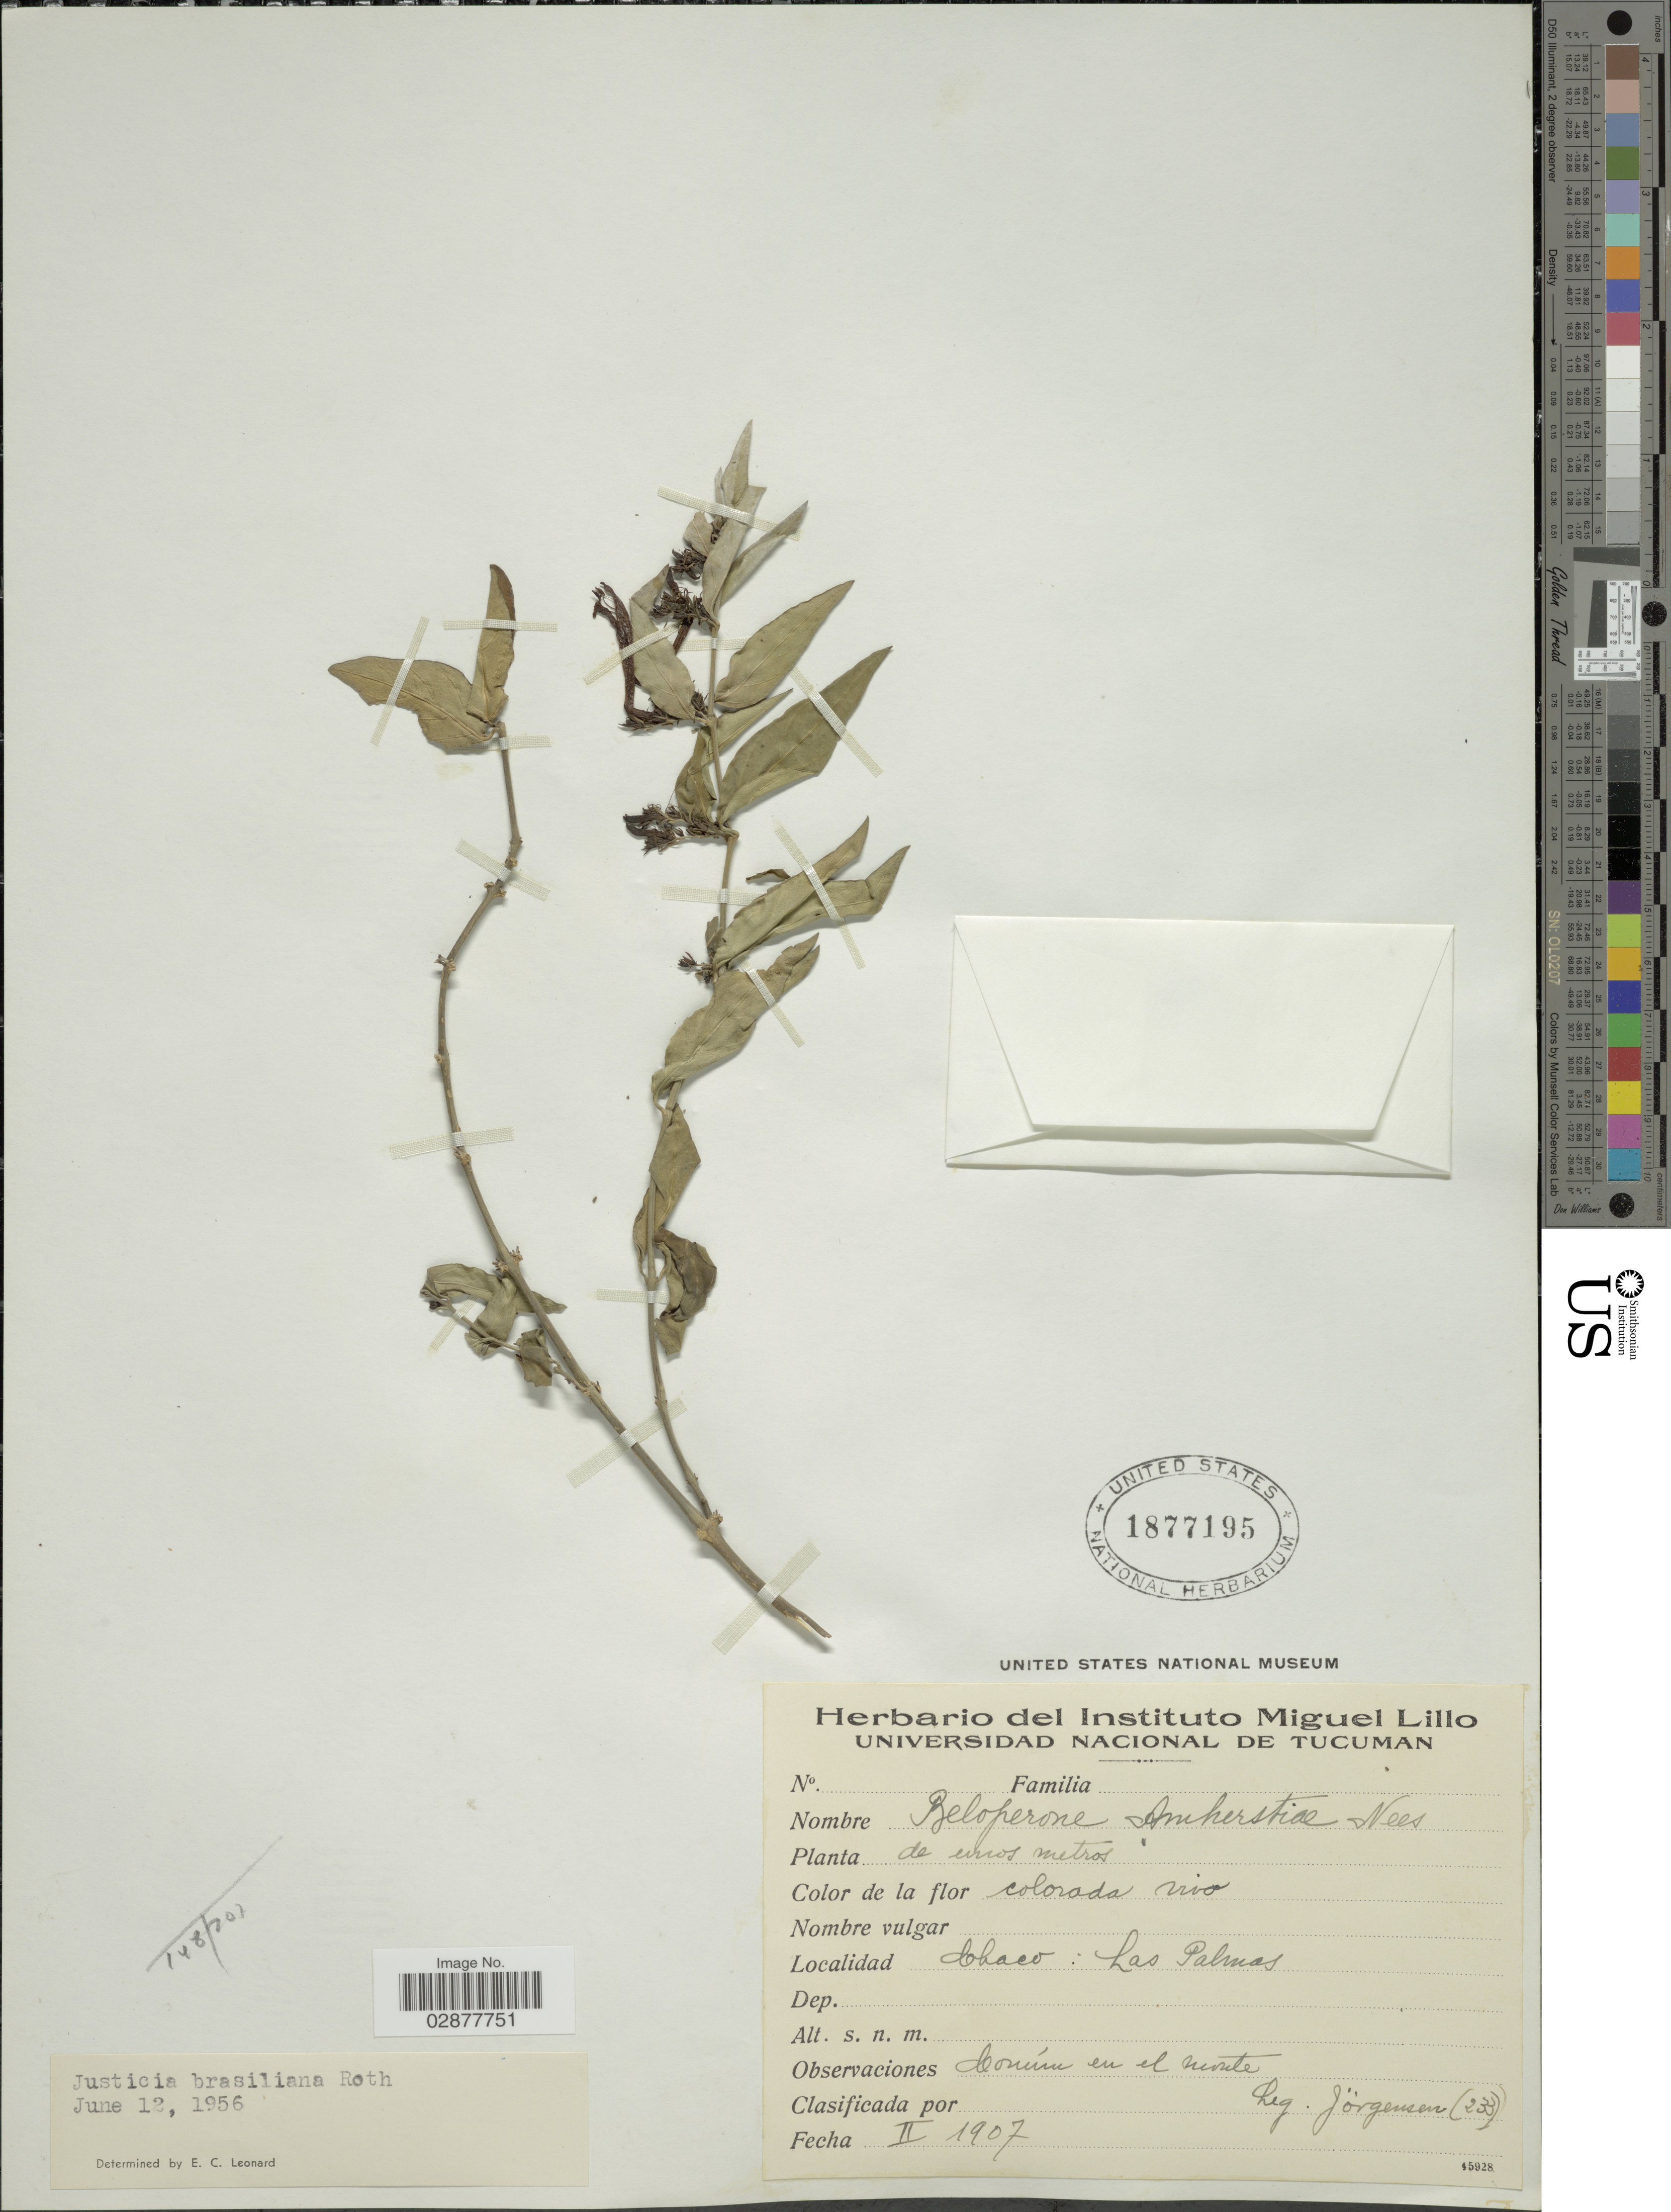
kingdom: Plantae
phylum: Tracheophyta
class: Magnoliopsida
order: Lamiales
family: Acanthaceae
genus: Justicia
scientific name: Justicia brasiliana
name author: Roth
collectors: Jorgensen, --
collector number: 233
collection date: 1907-02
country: Argentina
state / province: Chaco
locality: Las Palmas.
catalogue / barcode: US 1877195